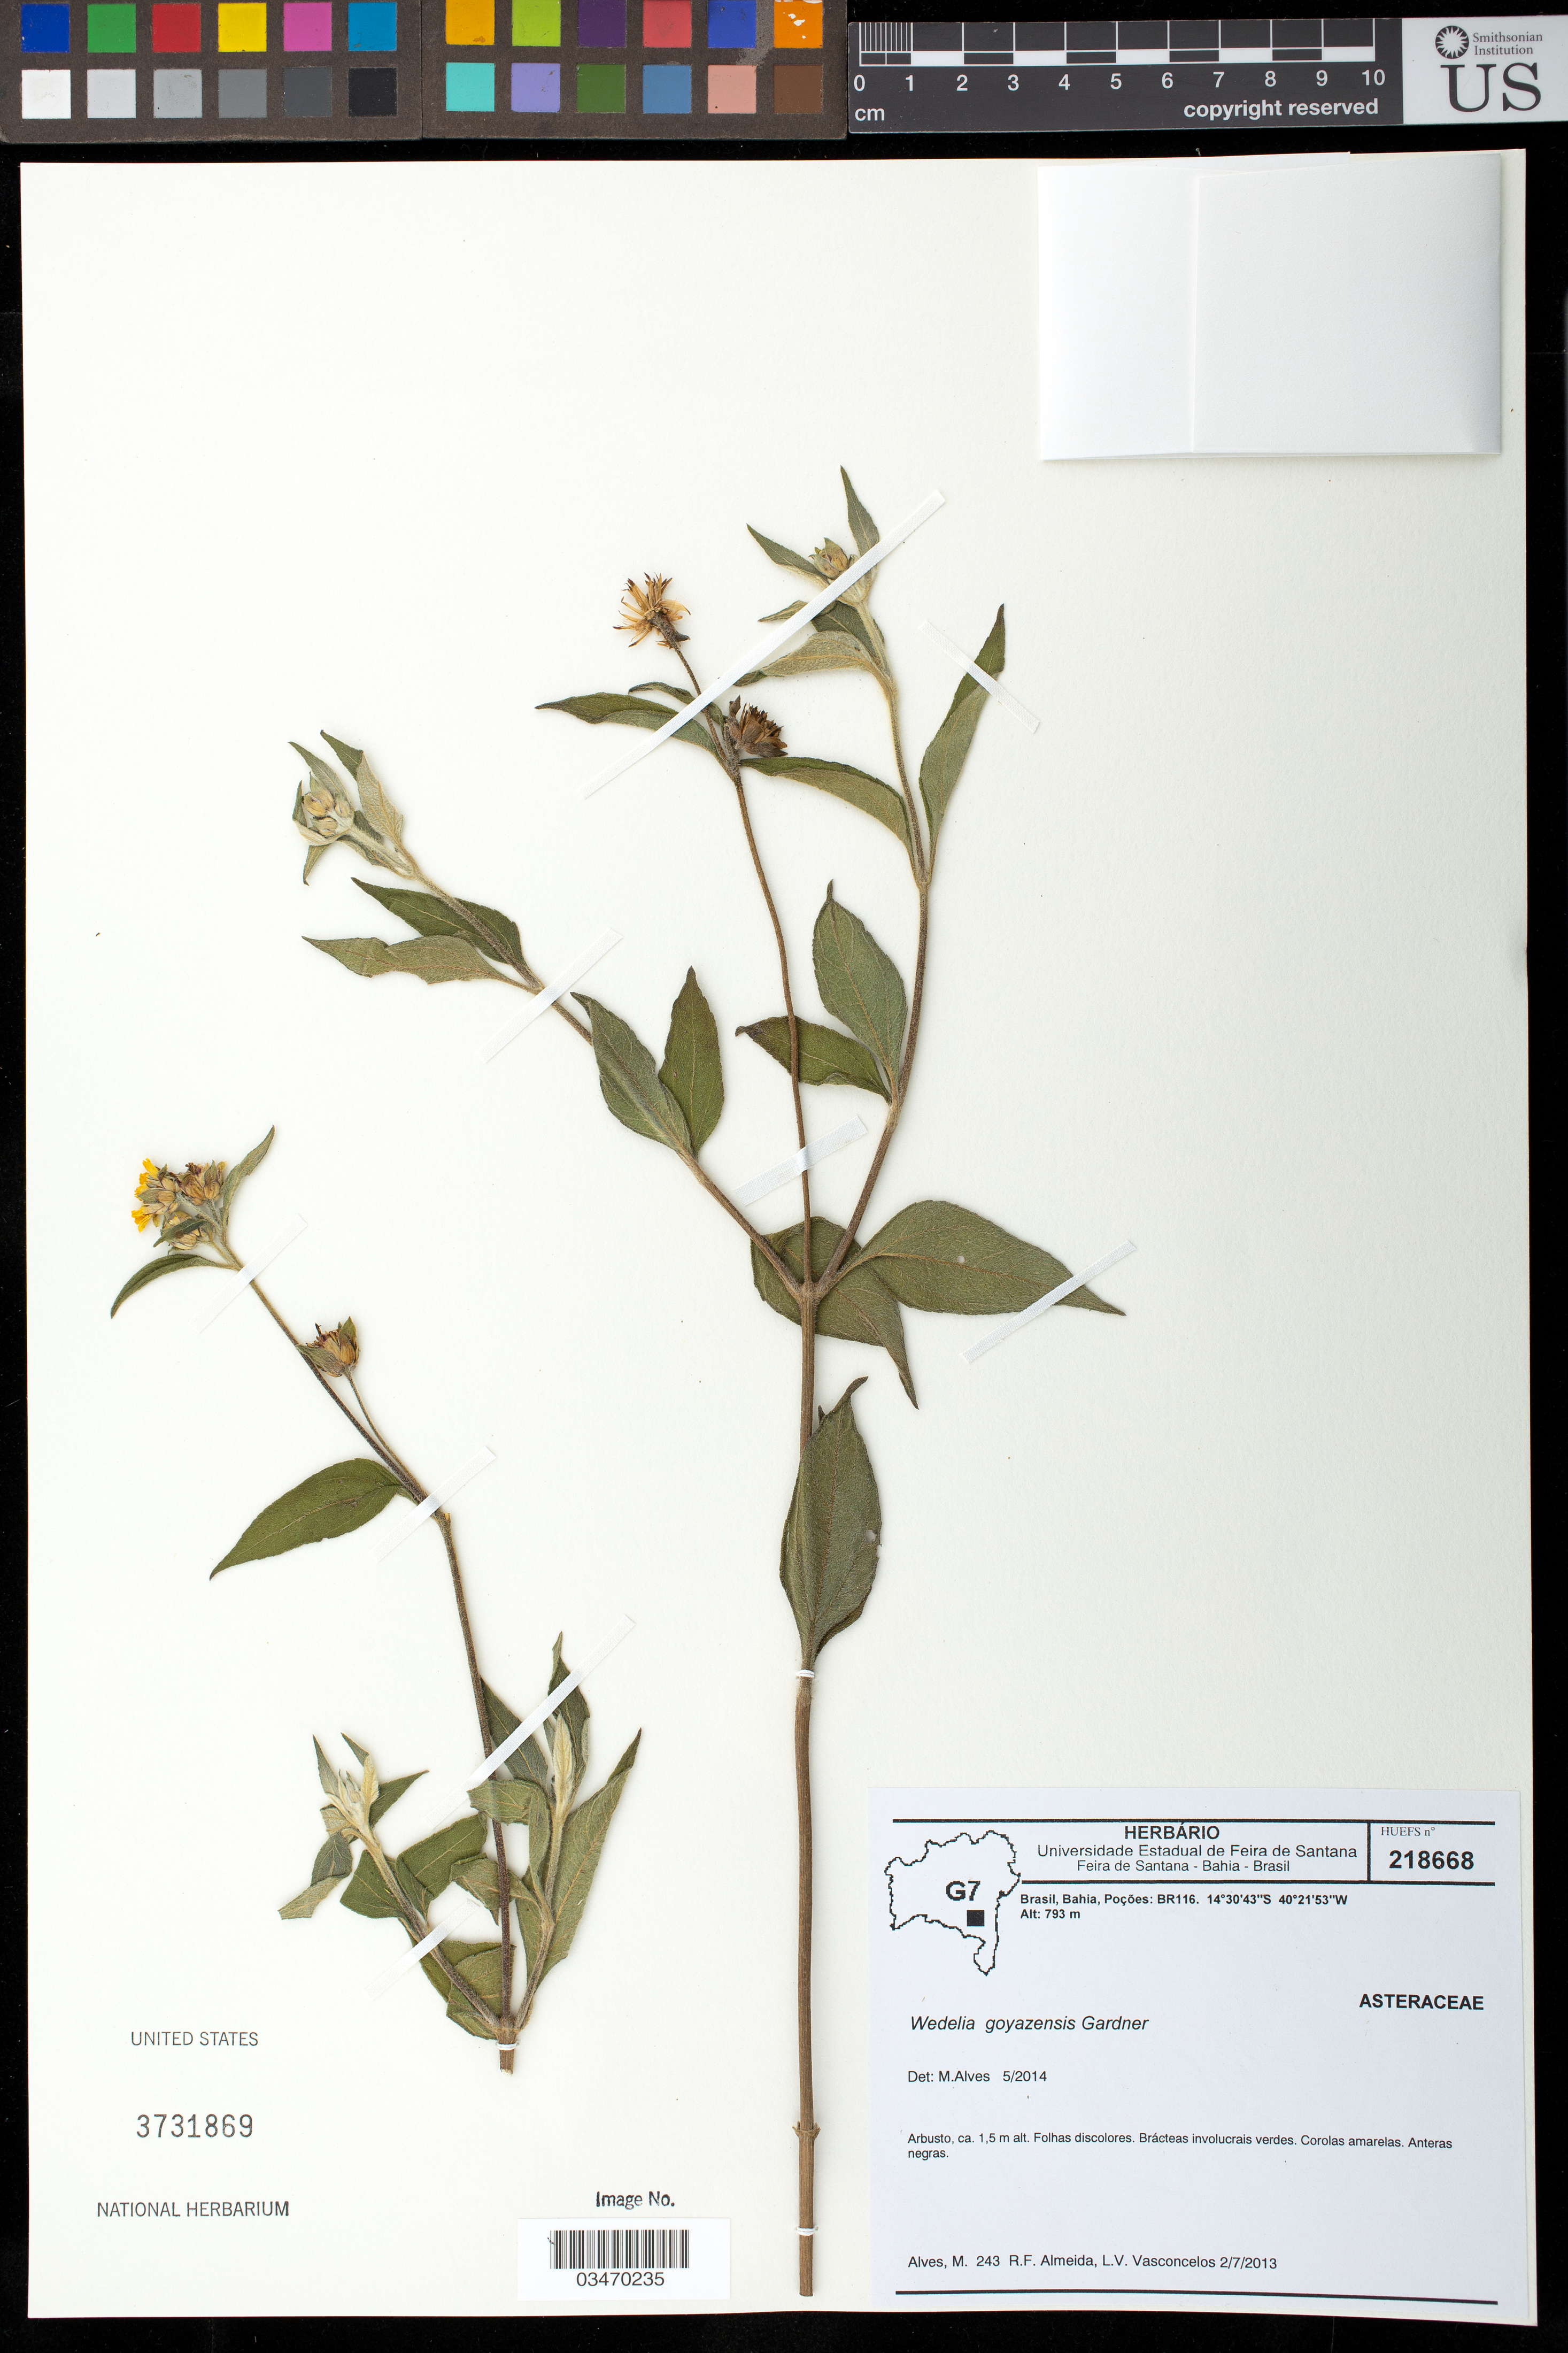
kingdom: Plantae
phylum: Tracheophyta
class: Magnoliopsida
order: Asterales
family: Asteraceae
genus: Wedelia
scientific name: Wedelia goyazensis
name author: Gardner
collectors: M. V. Alves, R. F. de Almeida & L. Vasconcelos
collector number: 243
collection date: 2013-07-02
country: Brazil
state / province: Bahia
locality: Pocoes: BR116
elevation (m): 793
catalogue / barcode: US 3731869